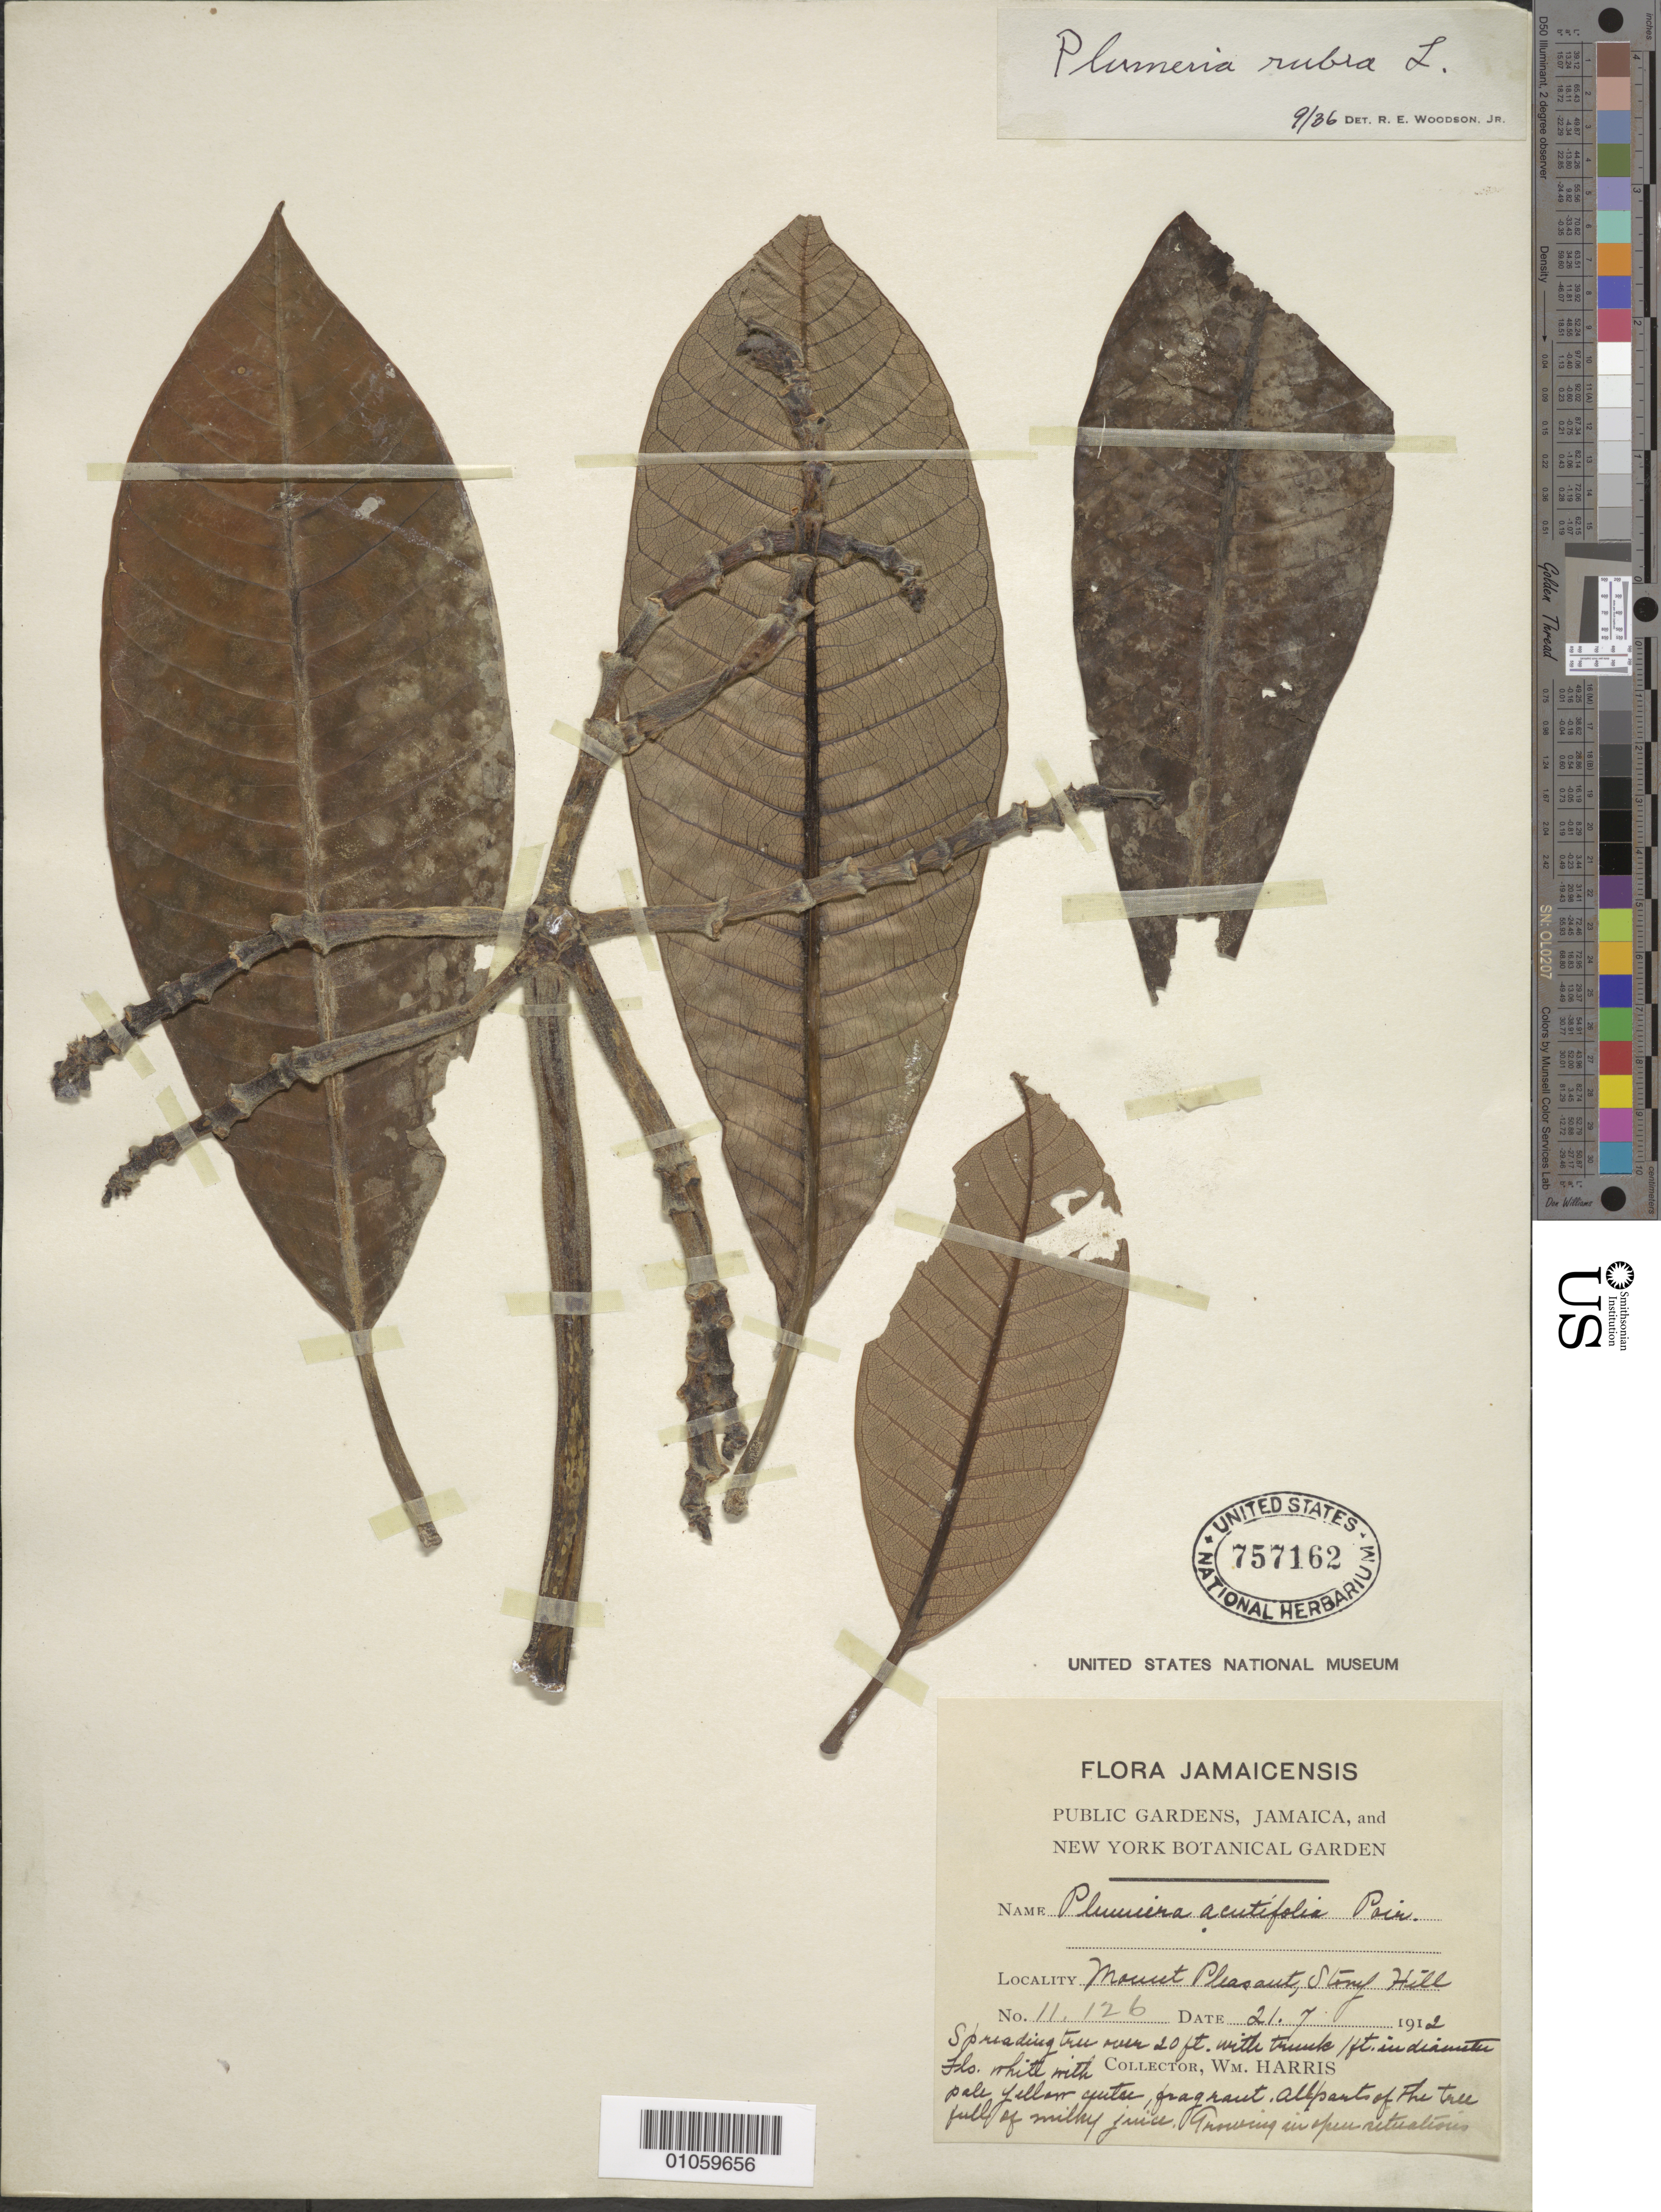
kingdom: Plantae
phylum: Tracheophyta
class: Magnoliopsida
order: Gentianales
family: Apocynaceae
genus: Plumeria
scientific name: Plumeria rubra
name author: L.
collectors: W. Harris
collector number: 11126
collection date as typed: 21 Jul 1912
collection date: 1912-07-21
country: Jamaica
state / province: Saint Andrew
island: Jamaica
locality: Mount Pleasant, Stony Hill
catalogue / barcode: US 757162